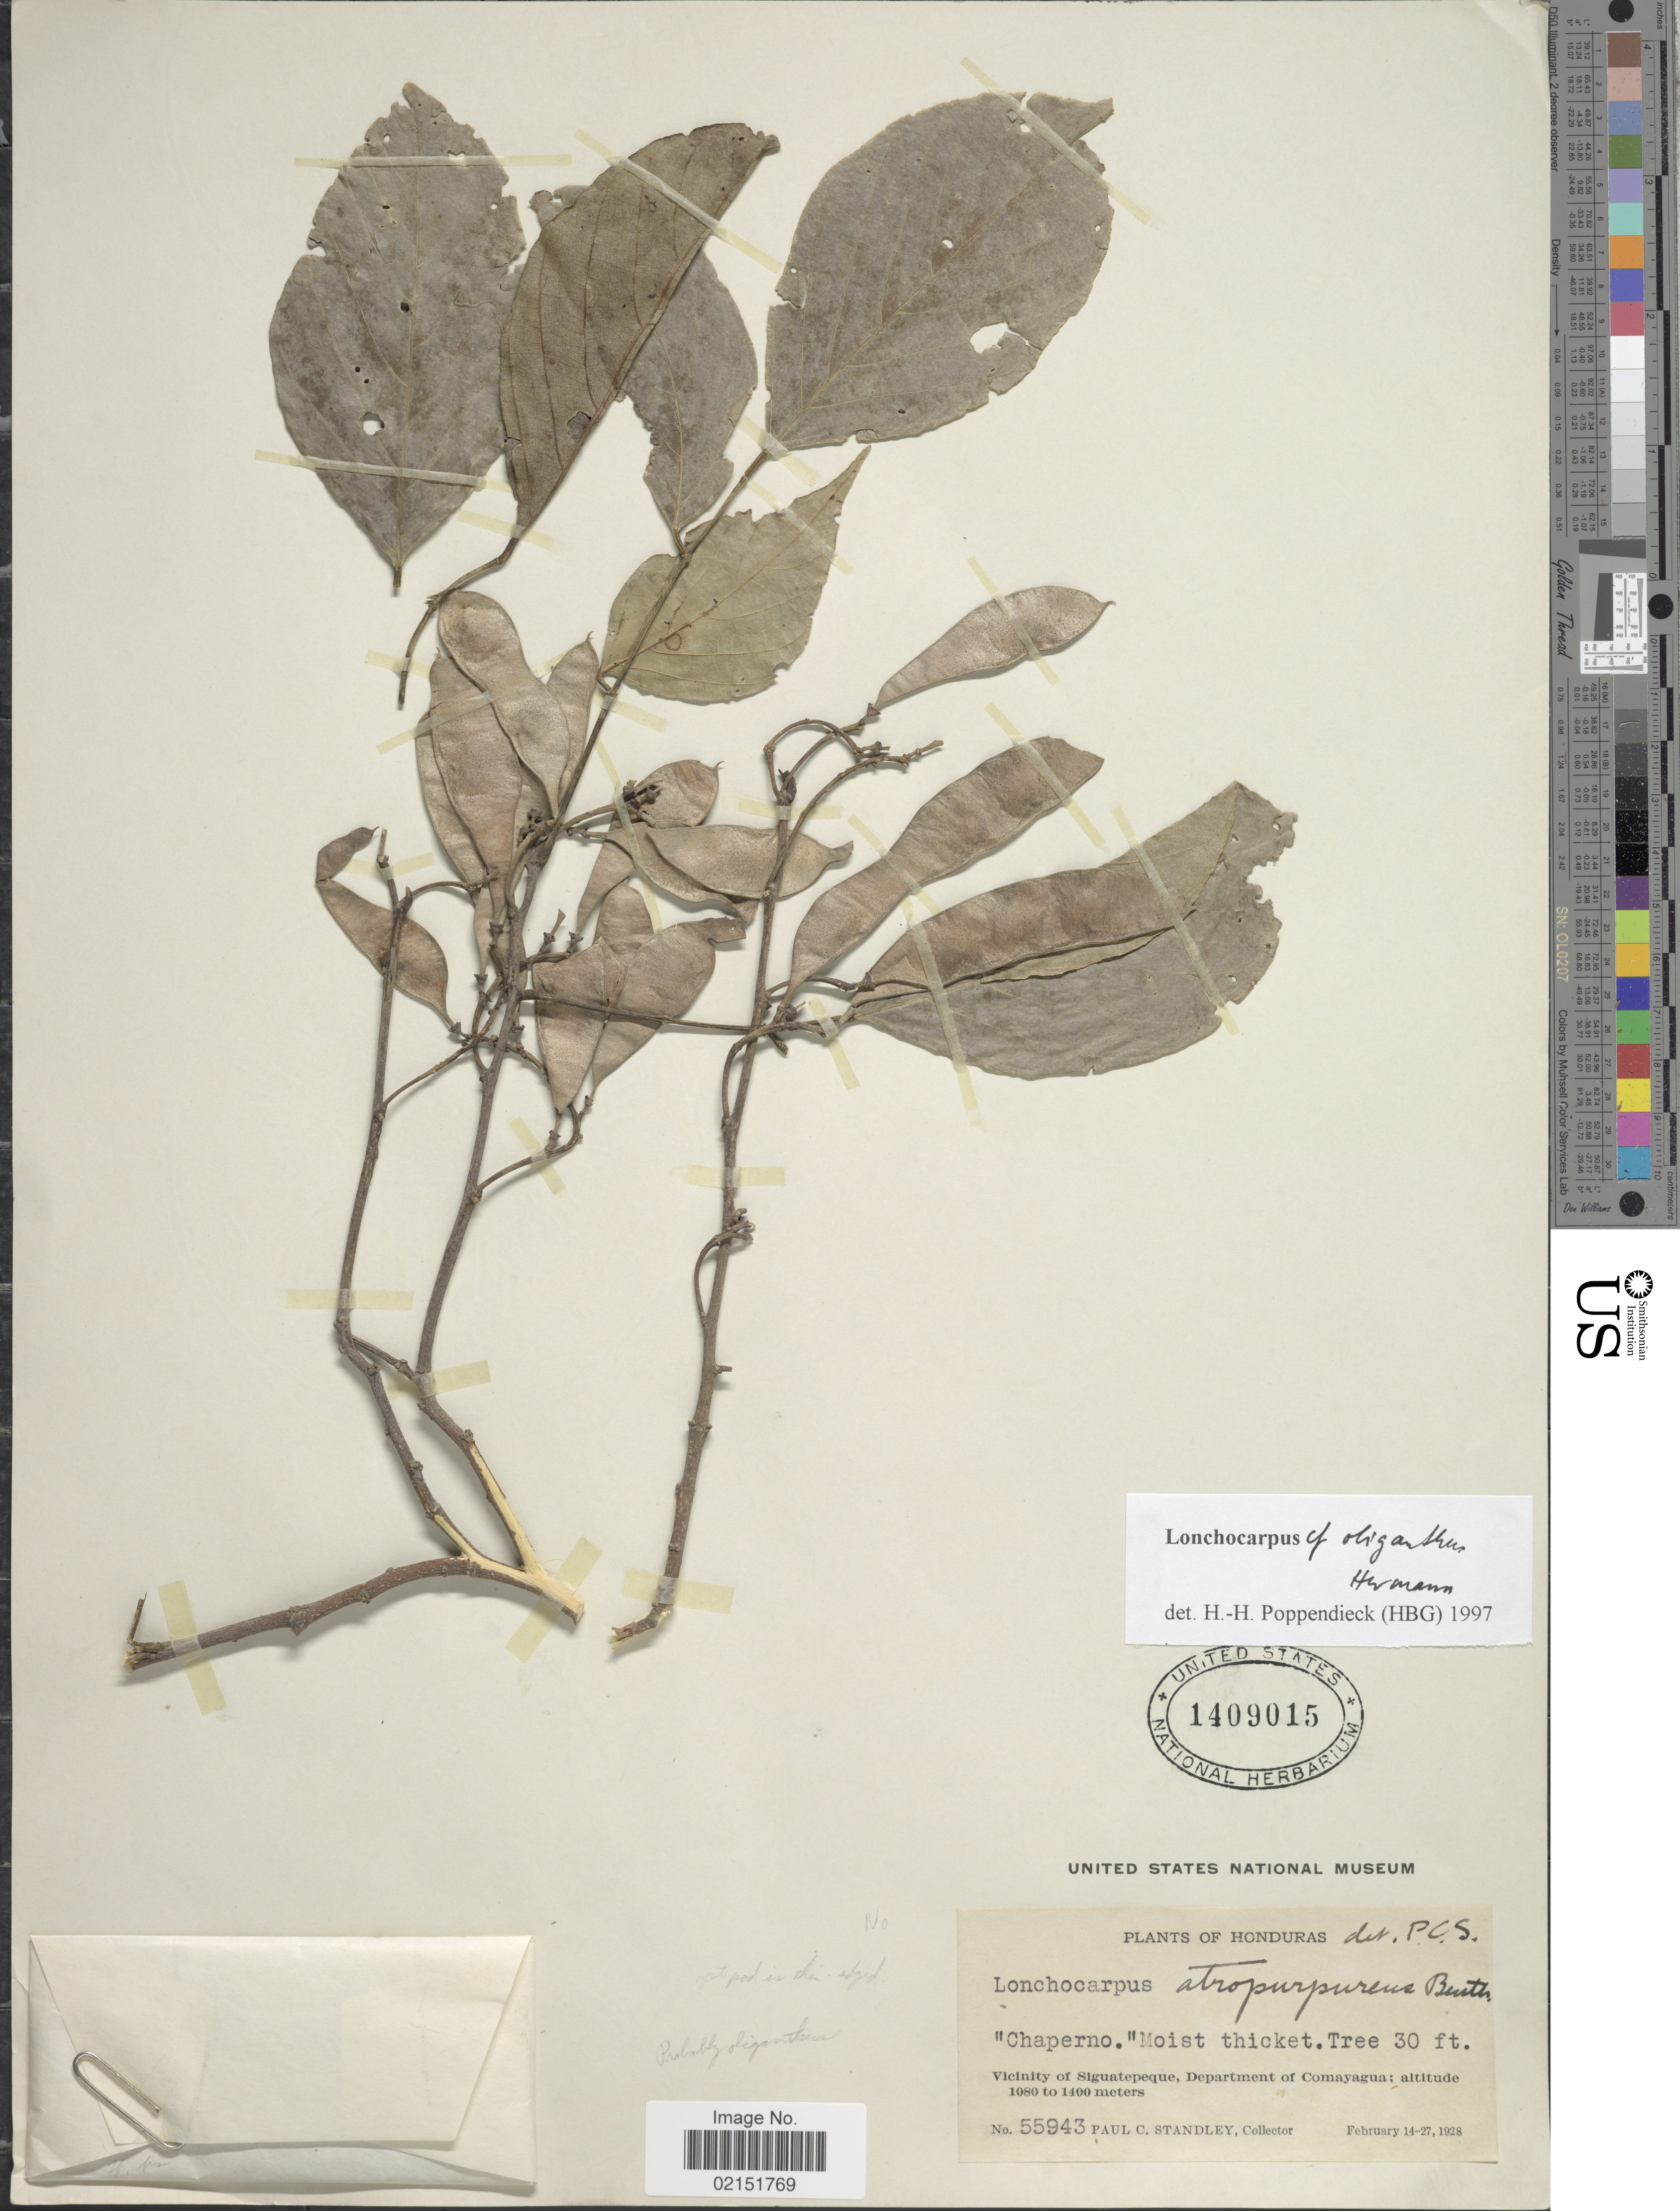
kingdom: Plantae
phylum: Tracheophyta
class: Magnoliopsida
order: Fabales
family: Fabaceae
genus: Lonchocarpus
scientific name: Lonchocarpus oliganthus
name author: F.J. Herm.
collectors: P. C. Standley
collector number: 55943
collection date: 1928-02-14/1928-02-27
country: Honduras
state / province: Comayagua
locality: Vicinity of Siguatepec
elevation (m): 1080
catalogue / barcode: US 1409015